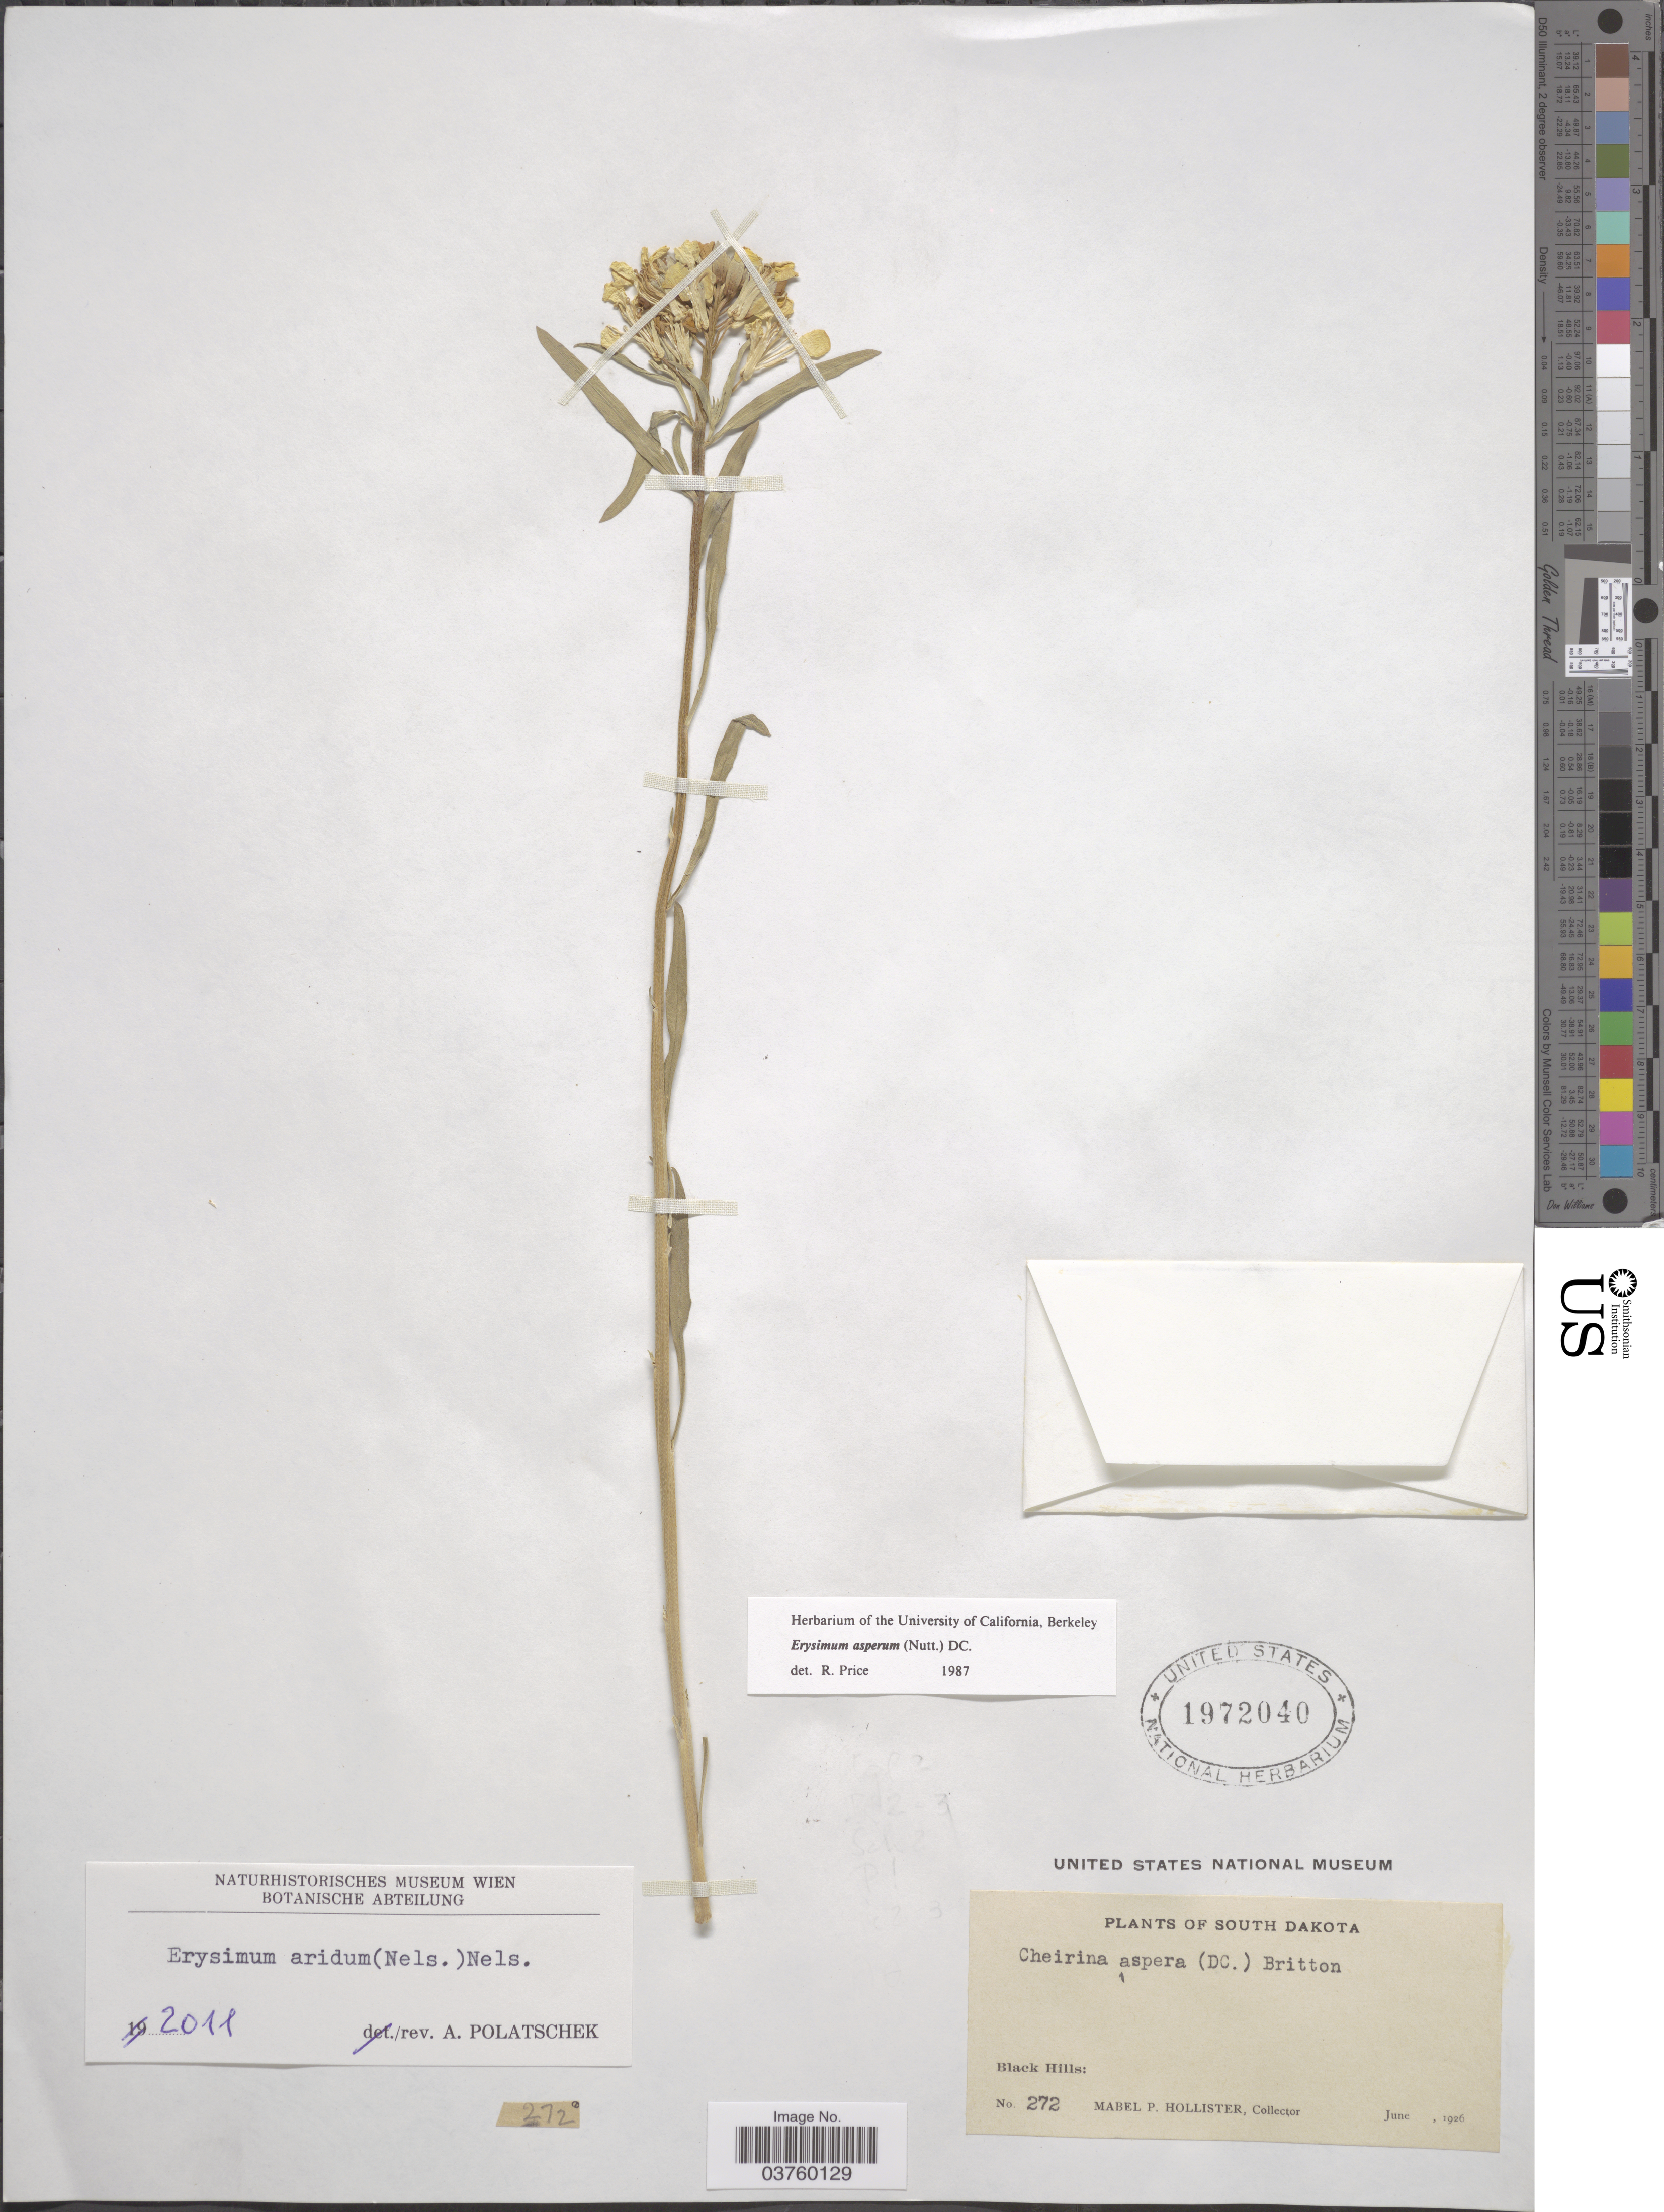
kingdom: Plantae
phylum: Tracheophyta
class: Magnoliopsida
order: Brassicales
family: Brassicaceae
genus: Erysimum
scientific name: Erysimum aridum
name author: (A. Nelson) A. Nelson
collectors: M. Hollister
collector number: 272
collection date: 1926-06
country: United States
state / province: South Dakota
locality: Black Hills.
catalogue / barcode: US 1972040